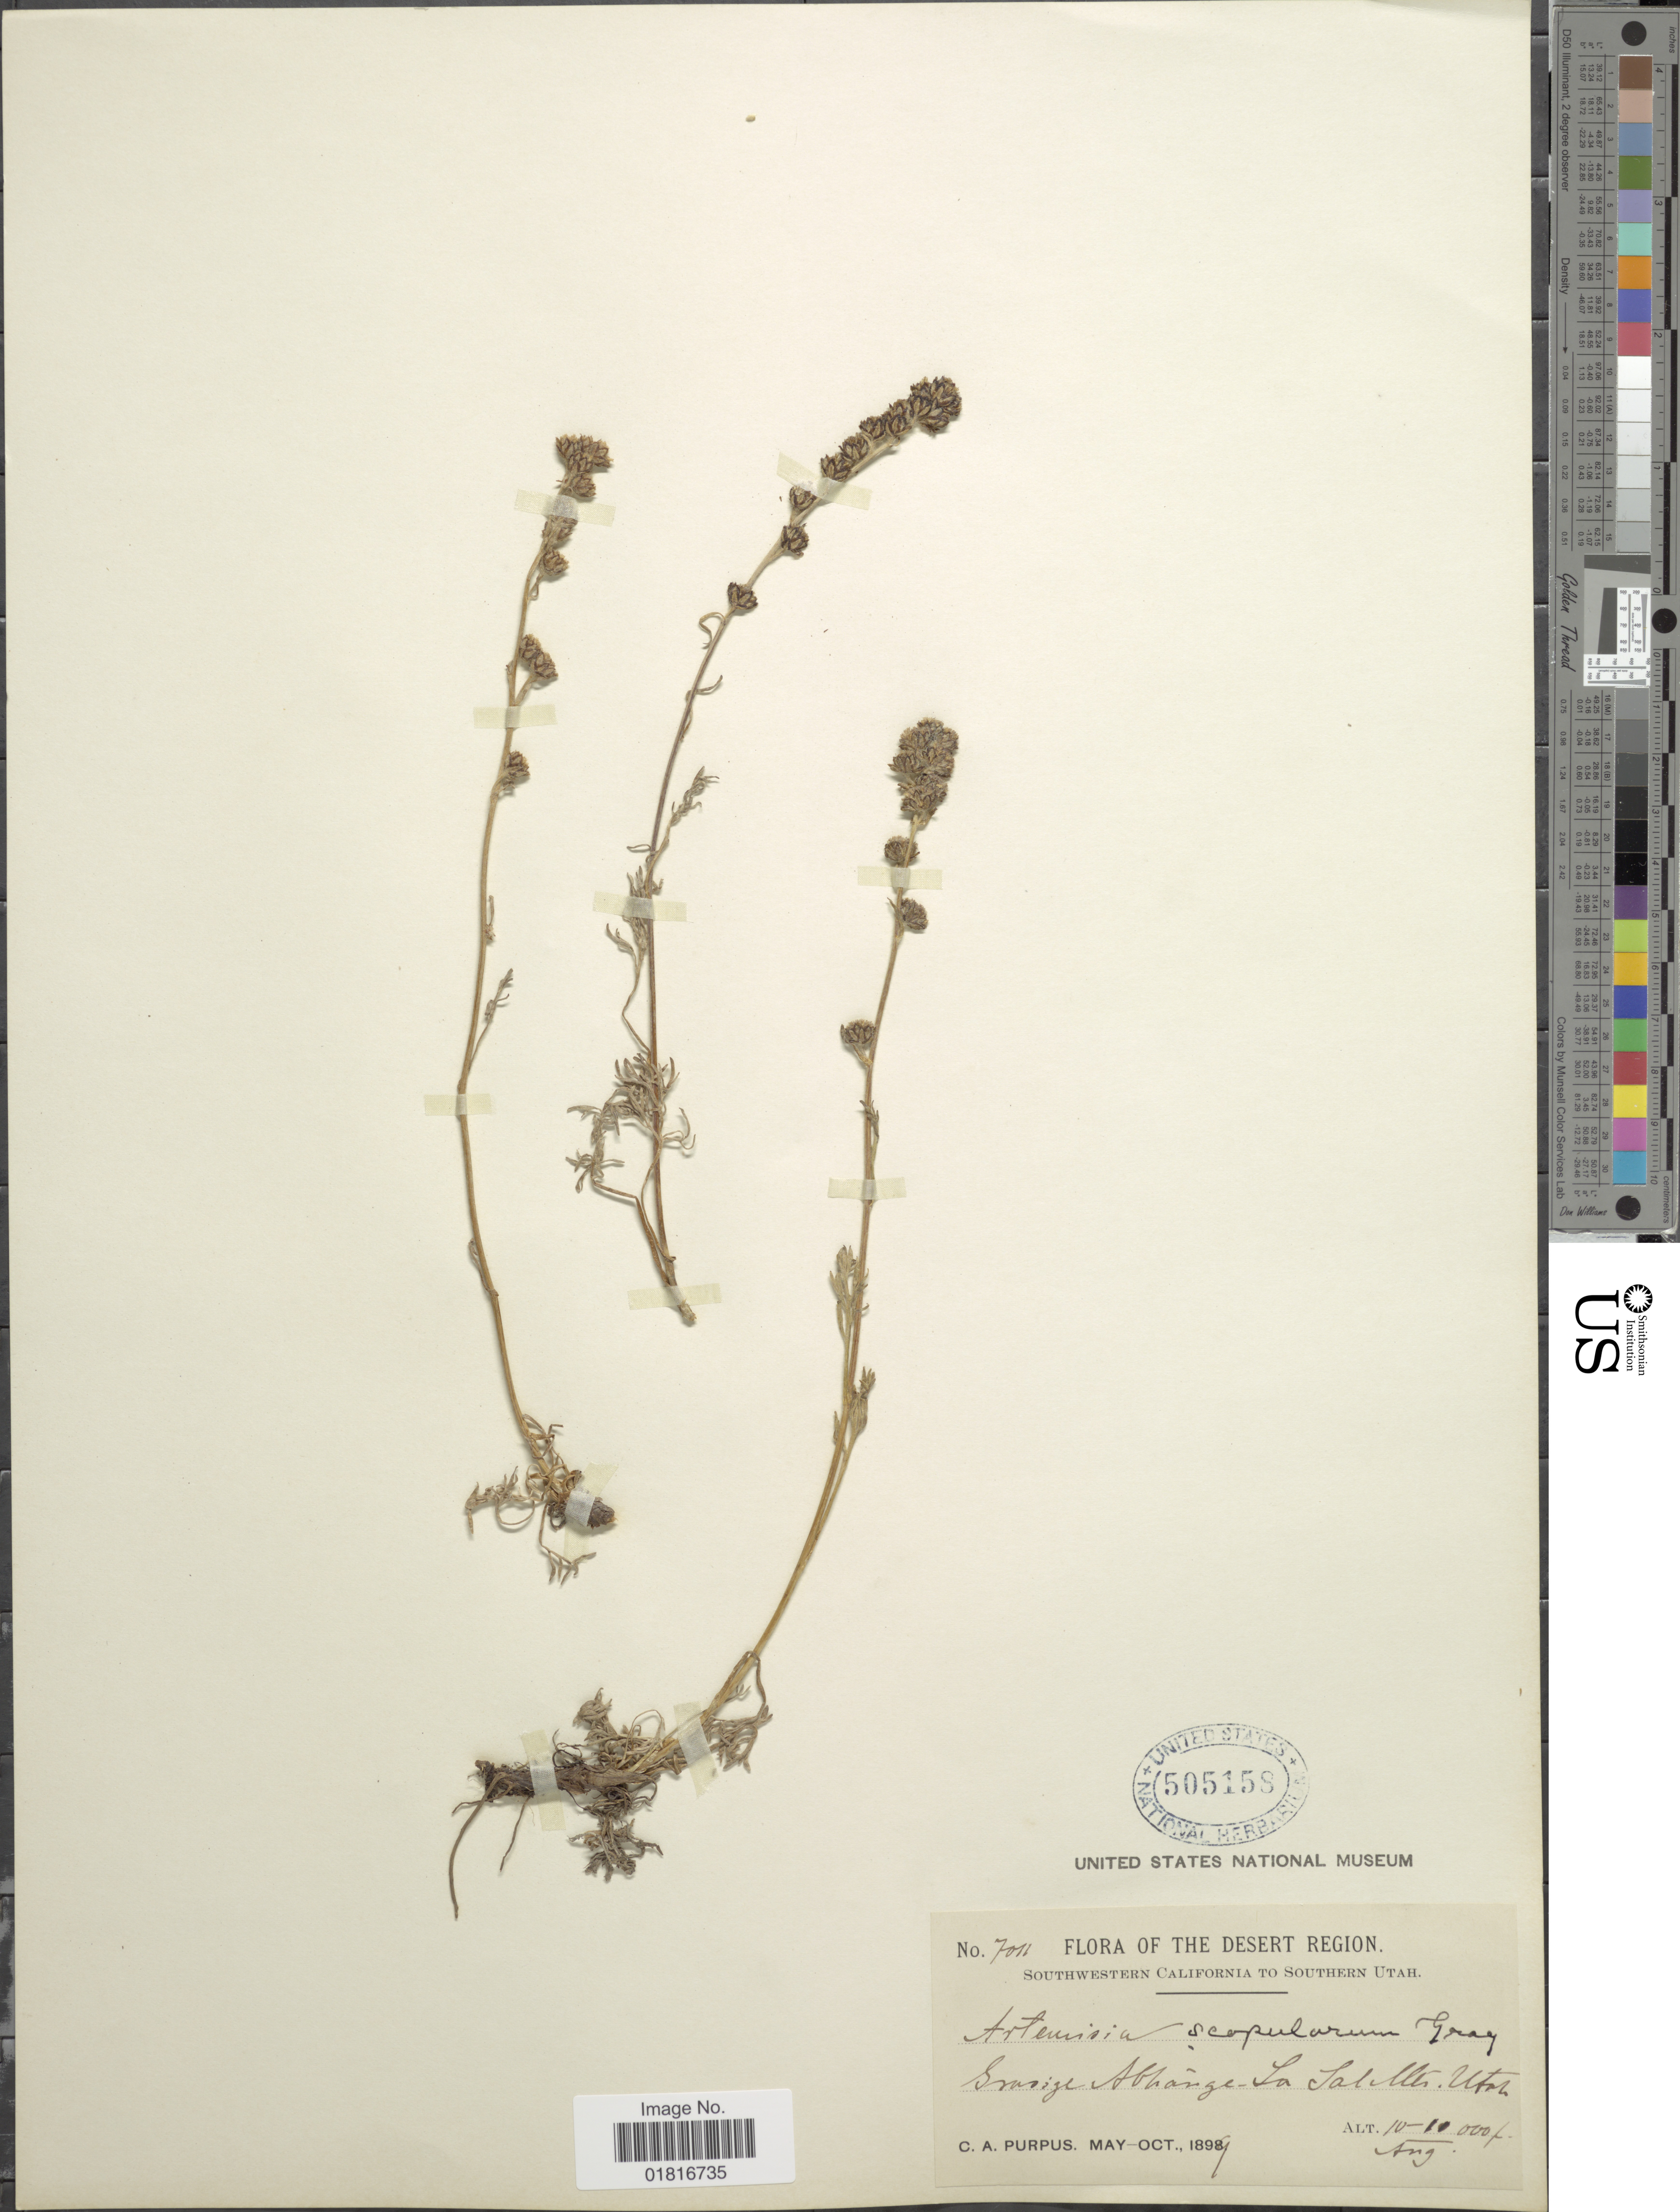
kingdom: Plantae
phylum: Tracheophyta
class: Magnoliopsida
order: Asterales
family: Asteraceae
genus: Artemisia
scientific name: Artemisia scopulorum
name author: A. Gray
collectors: C. A. Purpus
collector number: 7011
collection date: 1899-05/1899-10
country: United States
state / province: Utah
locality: The Desert Region, Southwestern California to Southern Utah, Grasige Abhänge - La Sal Mts.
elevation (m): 3048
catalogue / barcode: US 505158